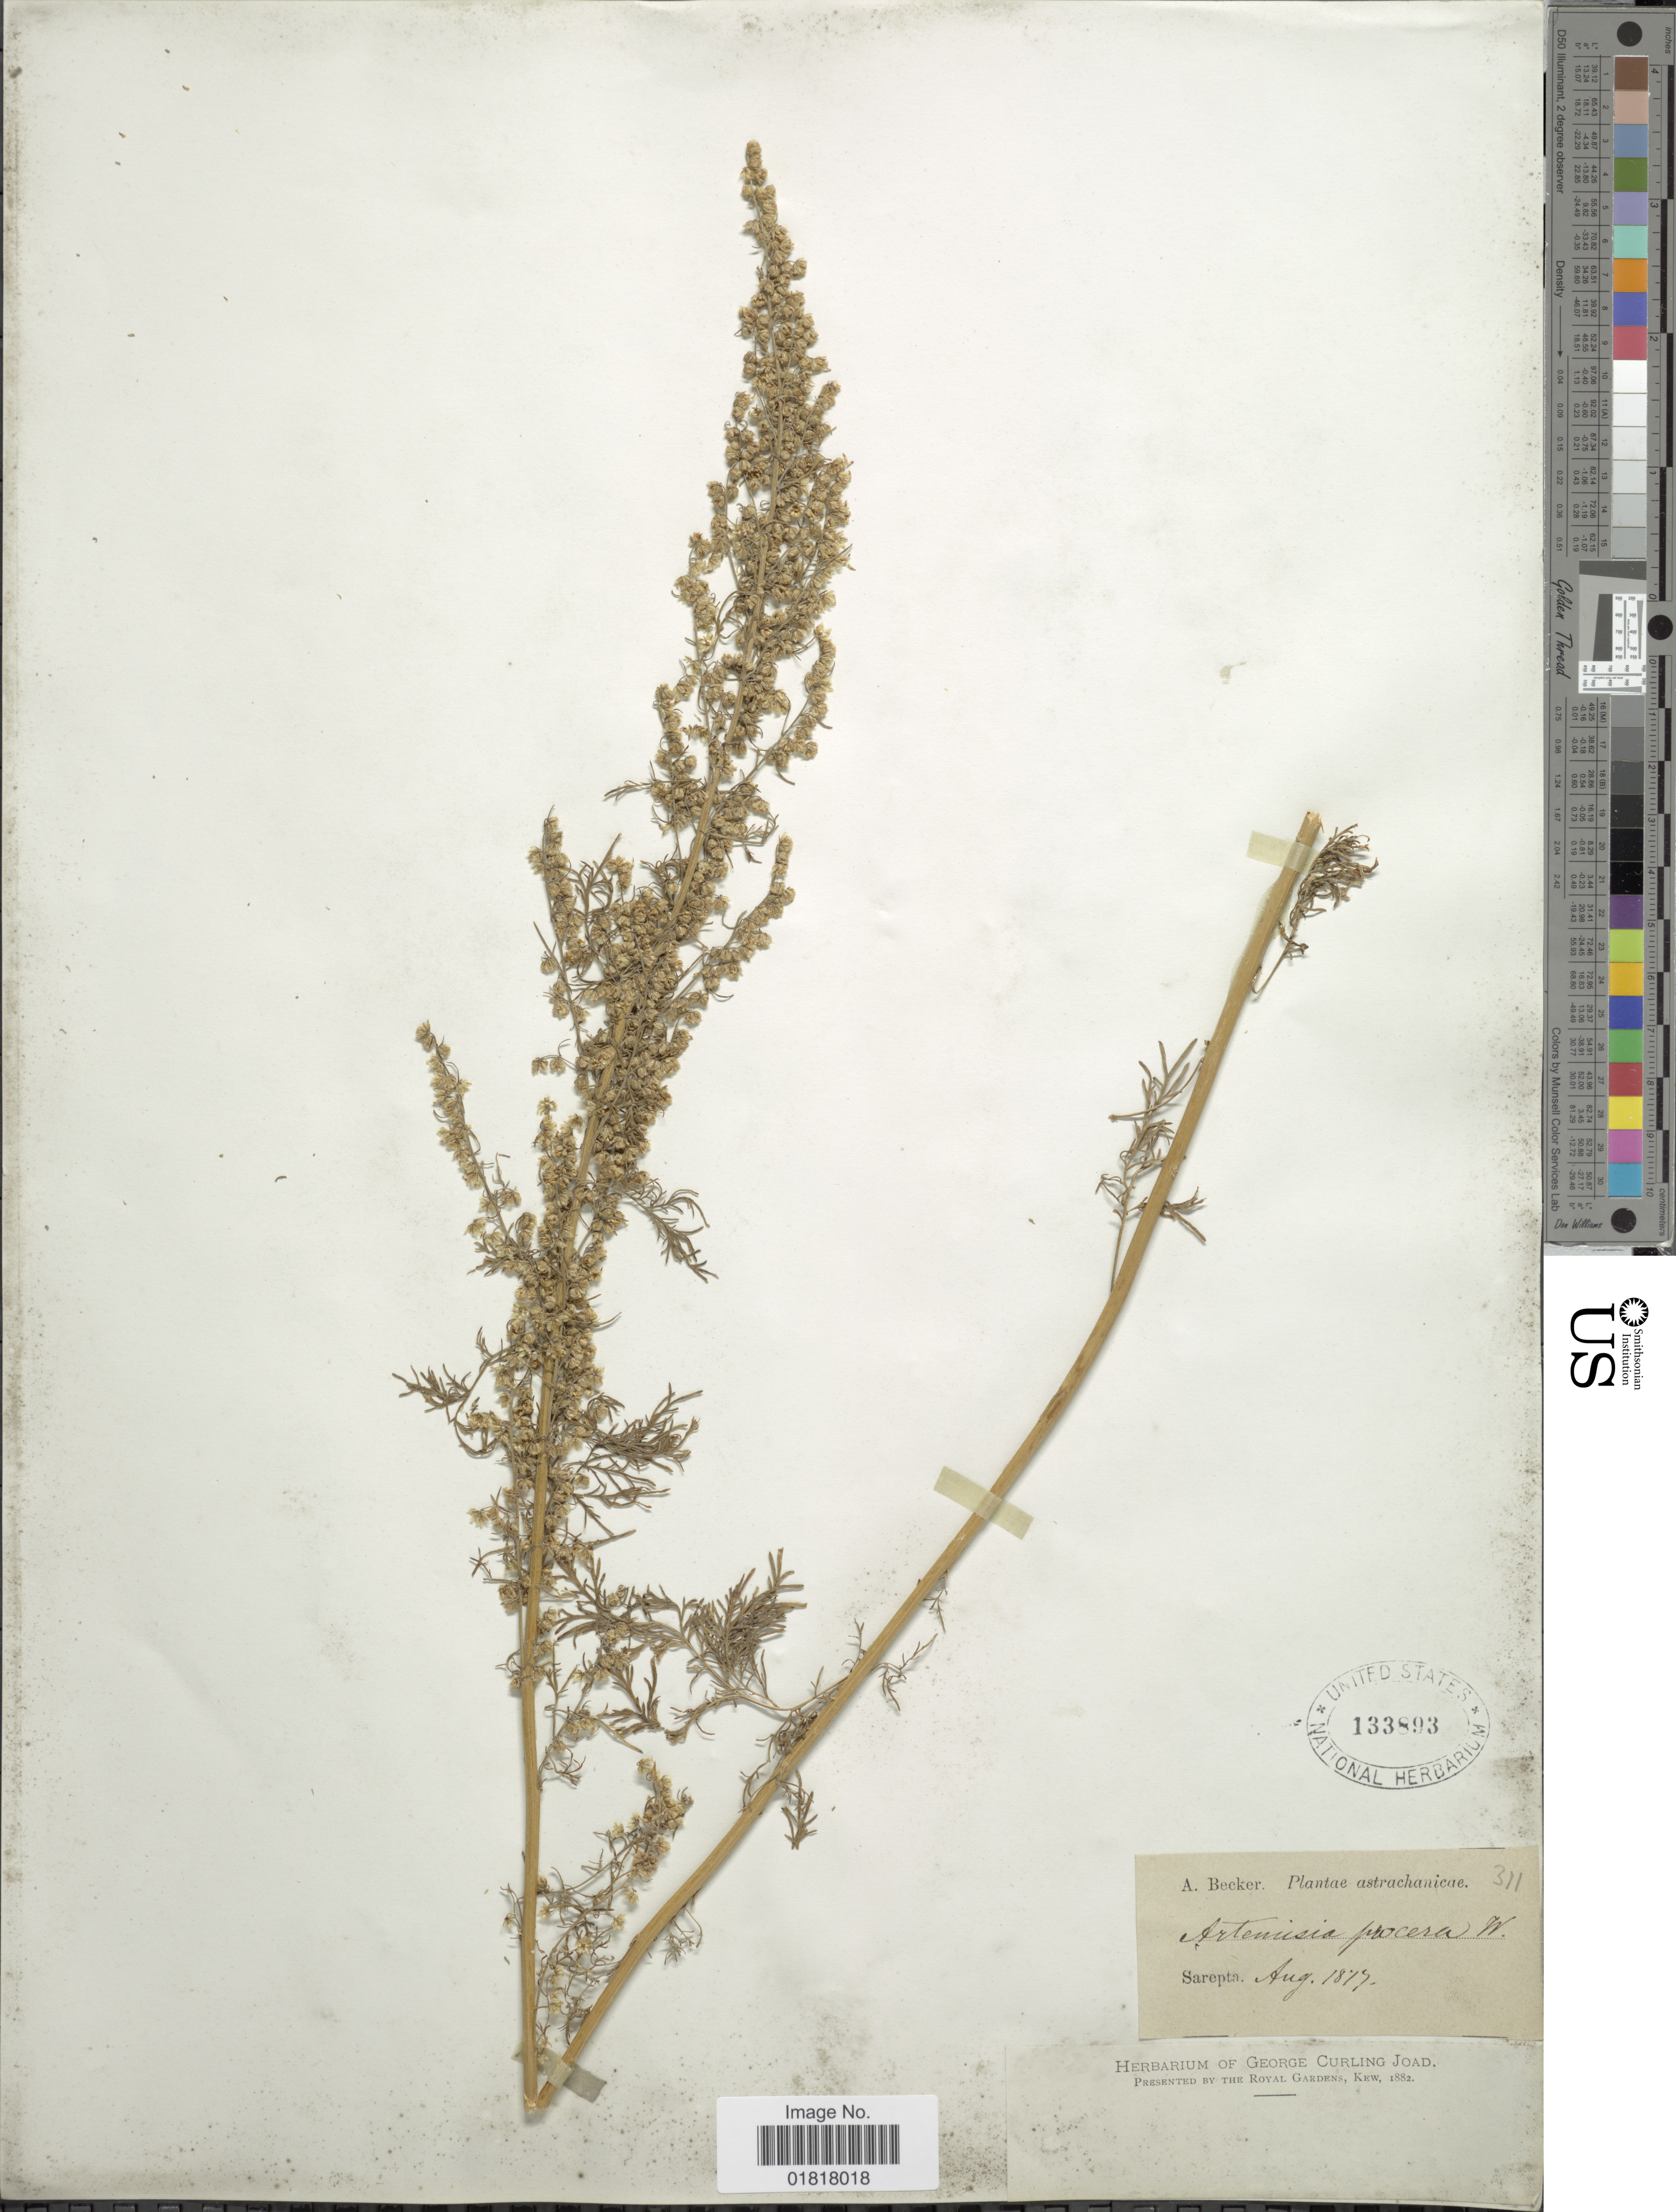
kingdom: Plantae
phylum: Tracheophyta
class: Magnoliopsida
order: Asterales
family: Asteraceae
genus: Artemisia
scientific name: Artemisia procera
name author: Willd.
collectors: A. Becker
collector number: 311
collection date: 1817-08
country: Russian Federation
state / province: Volgograd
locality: Astrachanicaem Sarepta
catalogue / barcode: US 133893